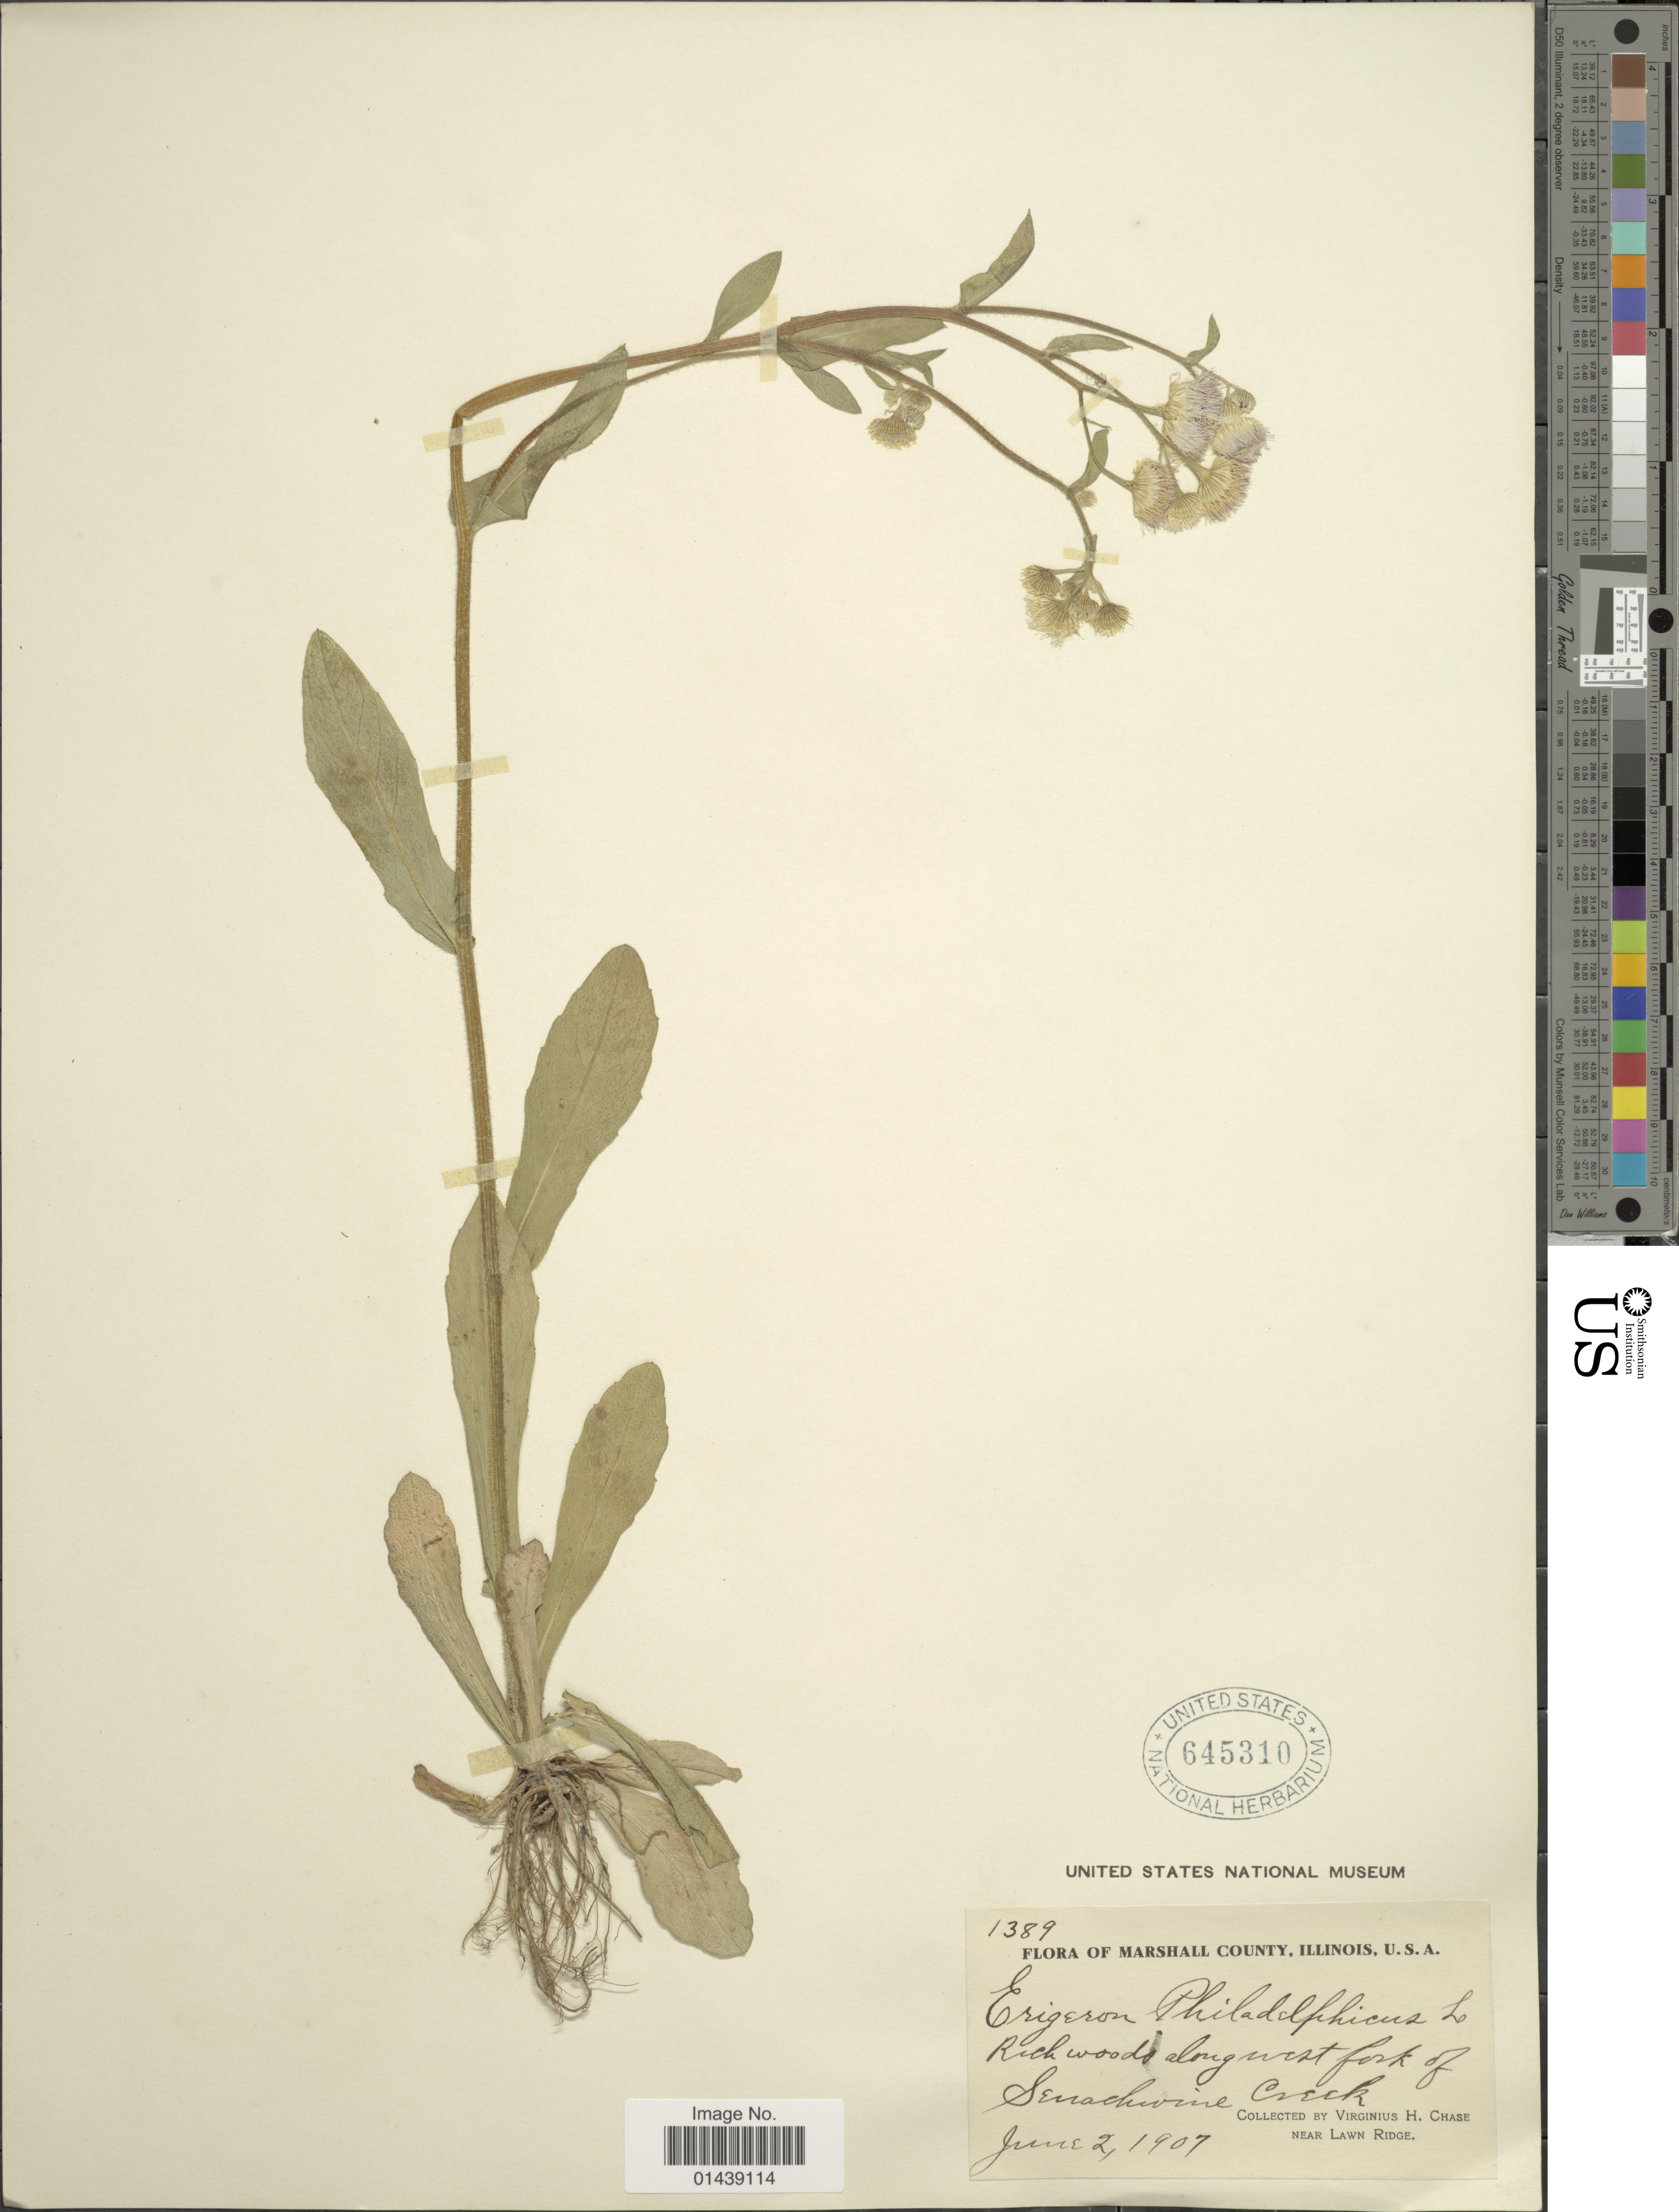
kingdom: Plantae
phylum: Tracheophyta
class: Magnoliopsida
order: Asterales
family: Asteraceae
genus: Erigeron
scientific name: Erigeron philadelphicus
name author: L.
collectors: V. H. Chase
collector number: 1389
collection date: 1907-06-02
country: United States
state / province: Illinois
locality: Marshall County. Rich woods along west fork of Senachwine Creek. Near Lawn Ridge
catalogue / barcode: US 645310